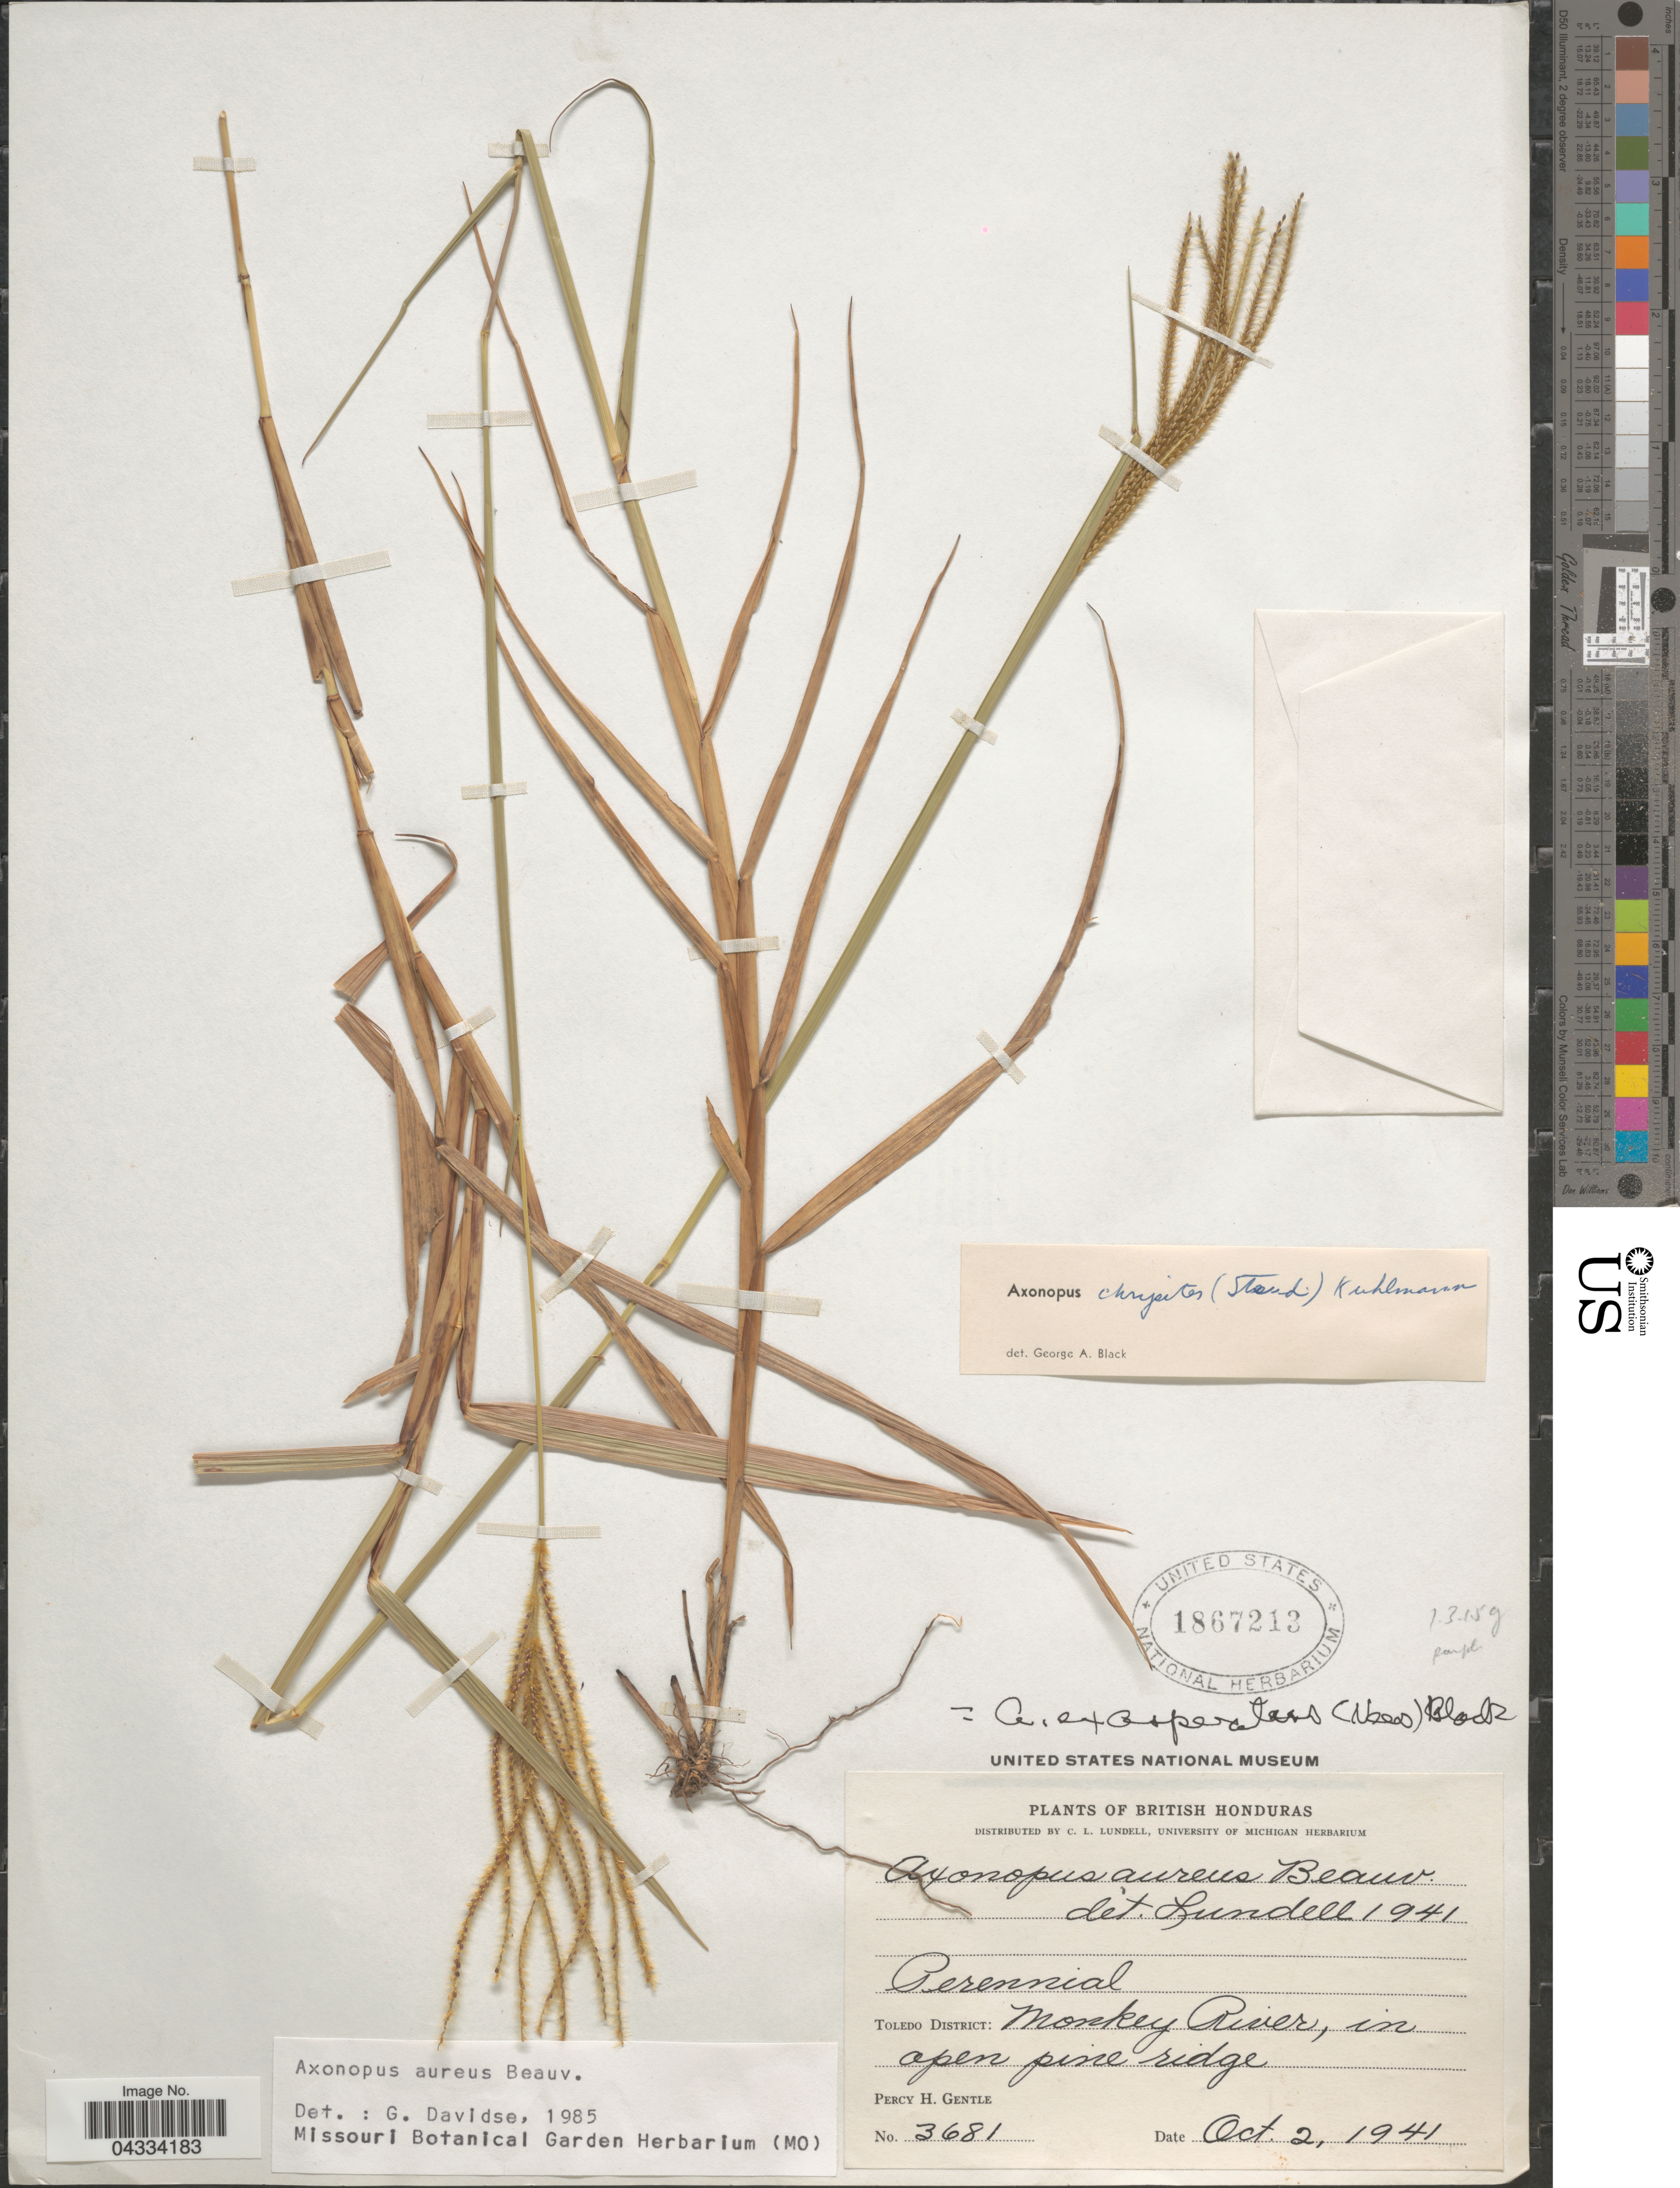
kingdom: Plantae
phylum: Tracheophyta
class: Liliopsida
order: Poales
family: Poaceae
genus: Axonopus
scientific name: Axonopus aureus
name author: P. Beauv.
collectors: P. H. Gentle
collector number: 3681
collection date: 1941-10-02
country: Belize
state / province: Toledo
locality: British Honduras. Toledo District: Monkey River, in open pine ridge.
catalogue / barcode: US 1867213